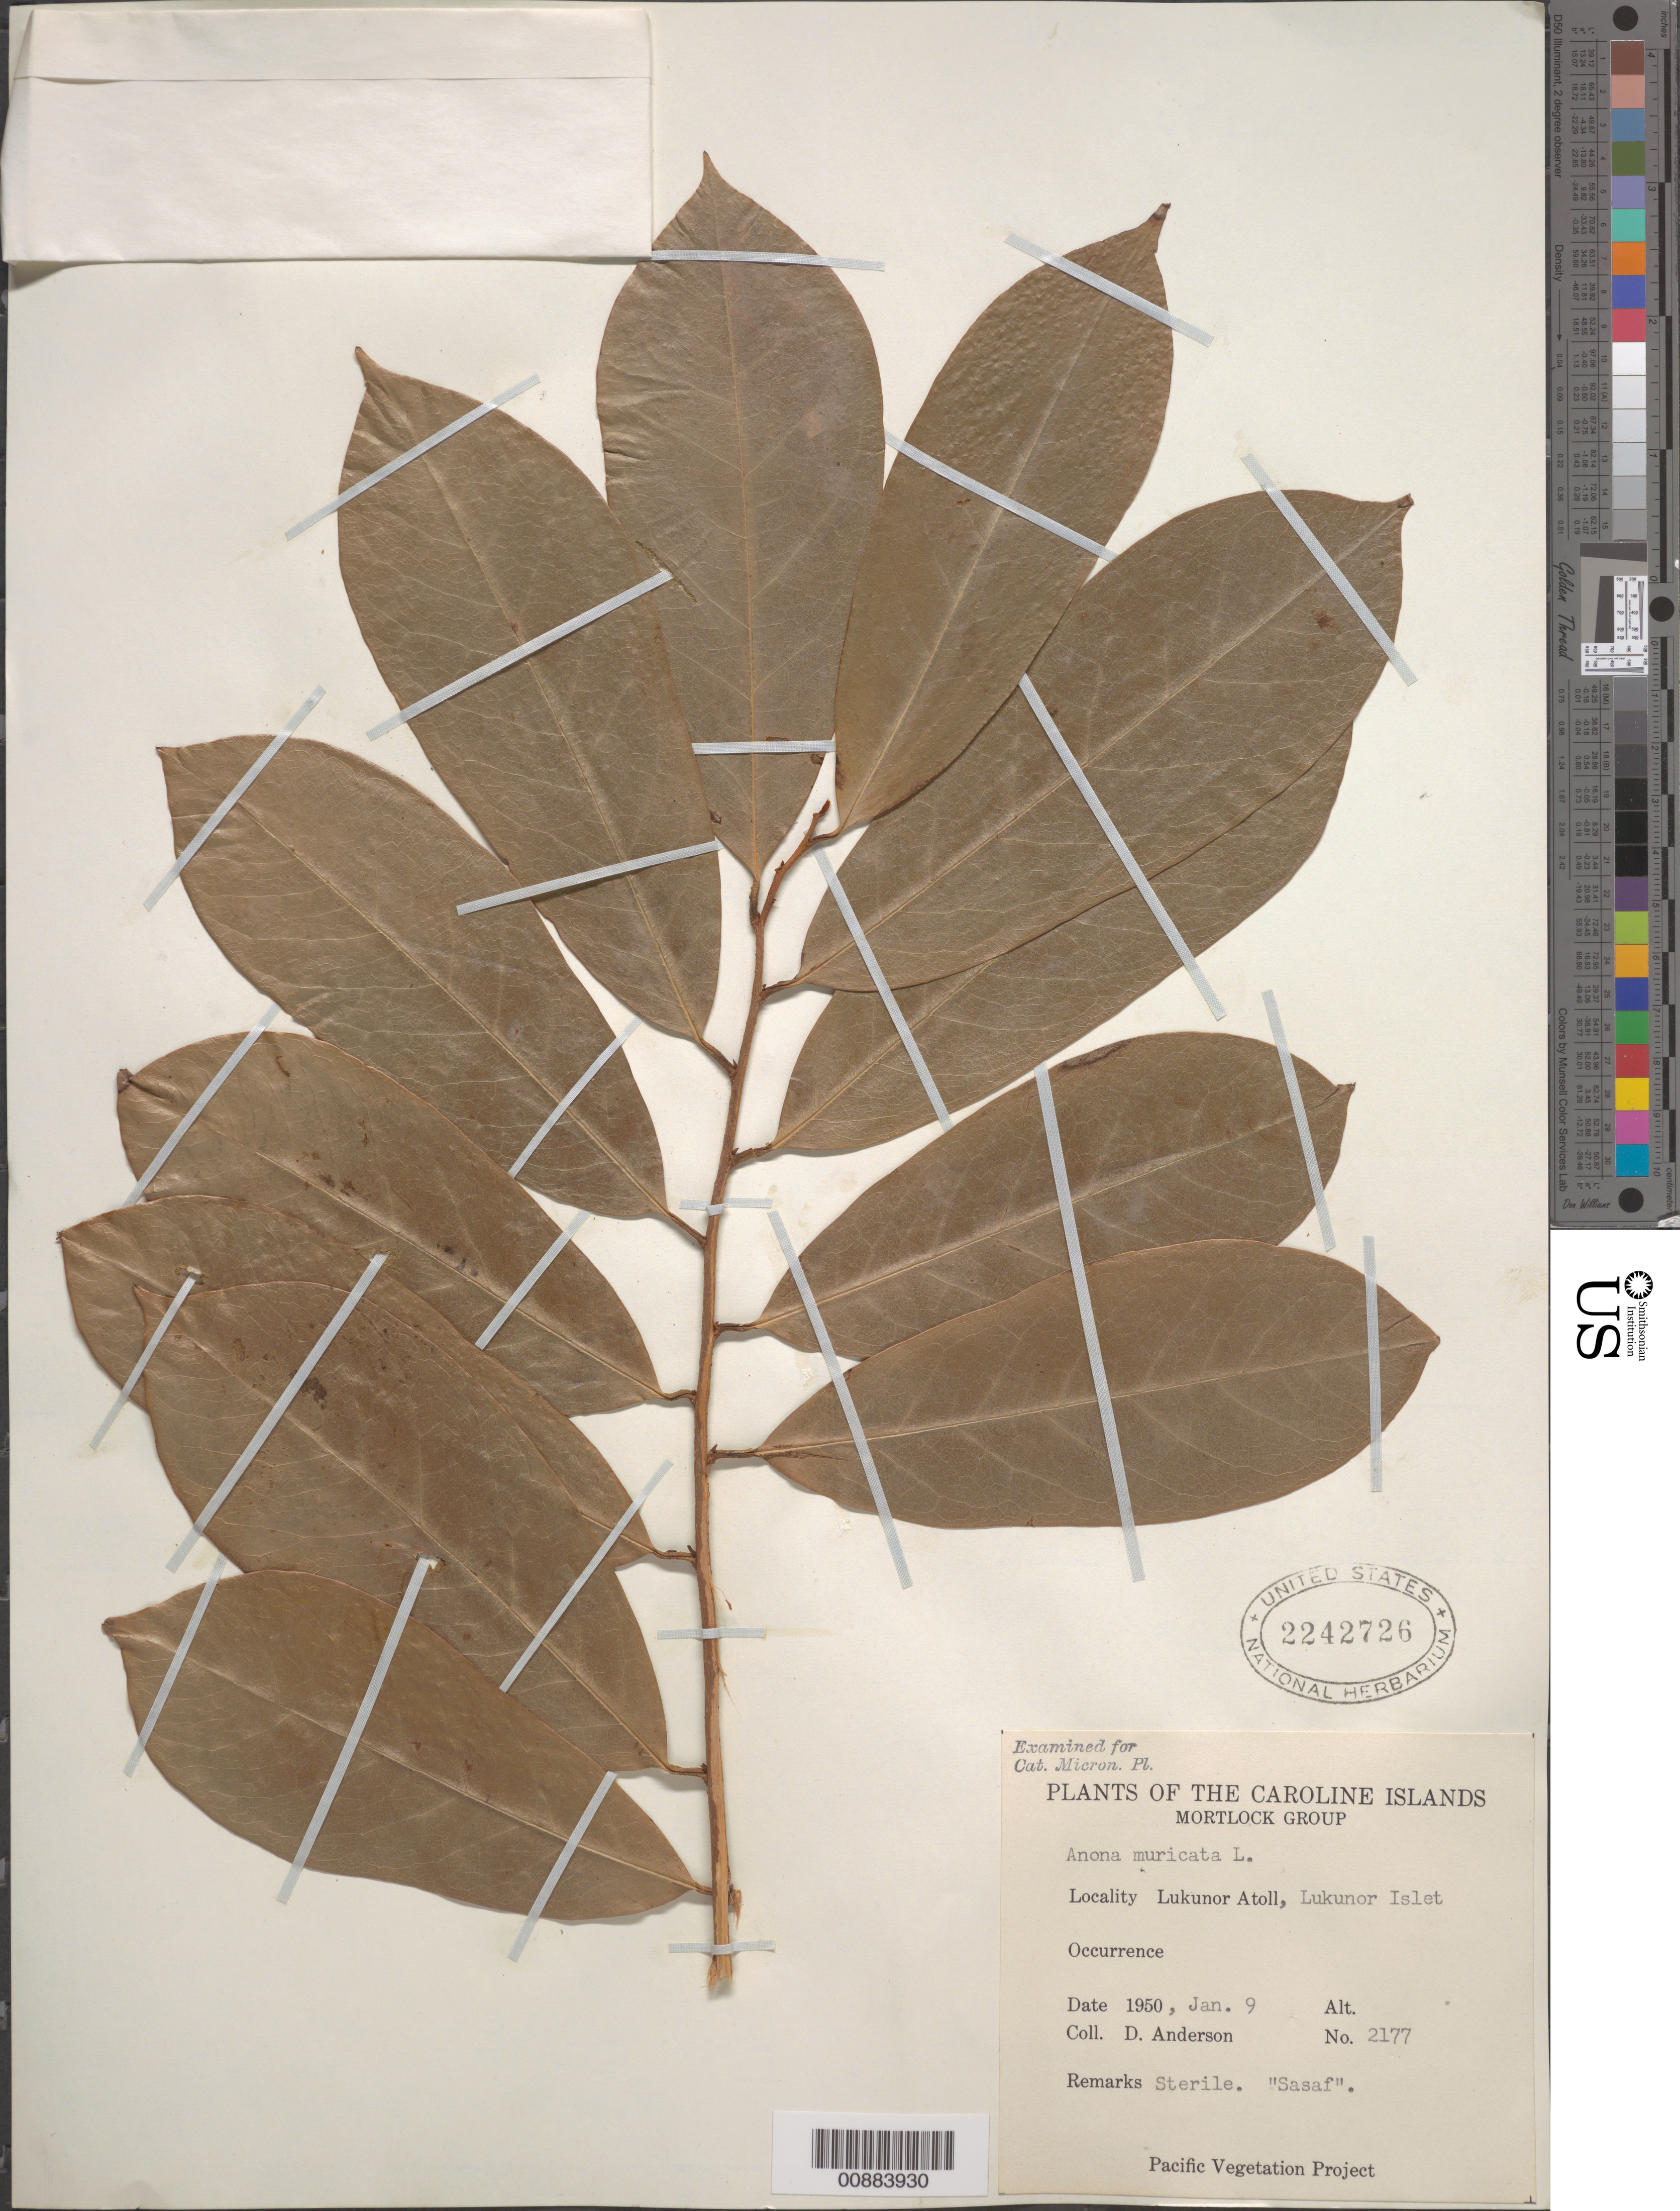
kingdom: Plantae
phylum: Tracheophyta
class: Magnoliopsida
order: Magnoliales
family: Annonaceae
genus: Annona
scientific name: Annona muricata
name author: L.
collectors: D. Anderson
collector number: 2177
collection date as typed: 09 Jan 1950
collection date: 1950-01-09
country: Micronesia, Federated States of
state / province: Truk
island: Lukunor Atoll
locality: Lukunor Islet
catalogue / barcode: US 2242726